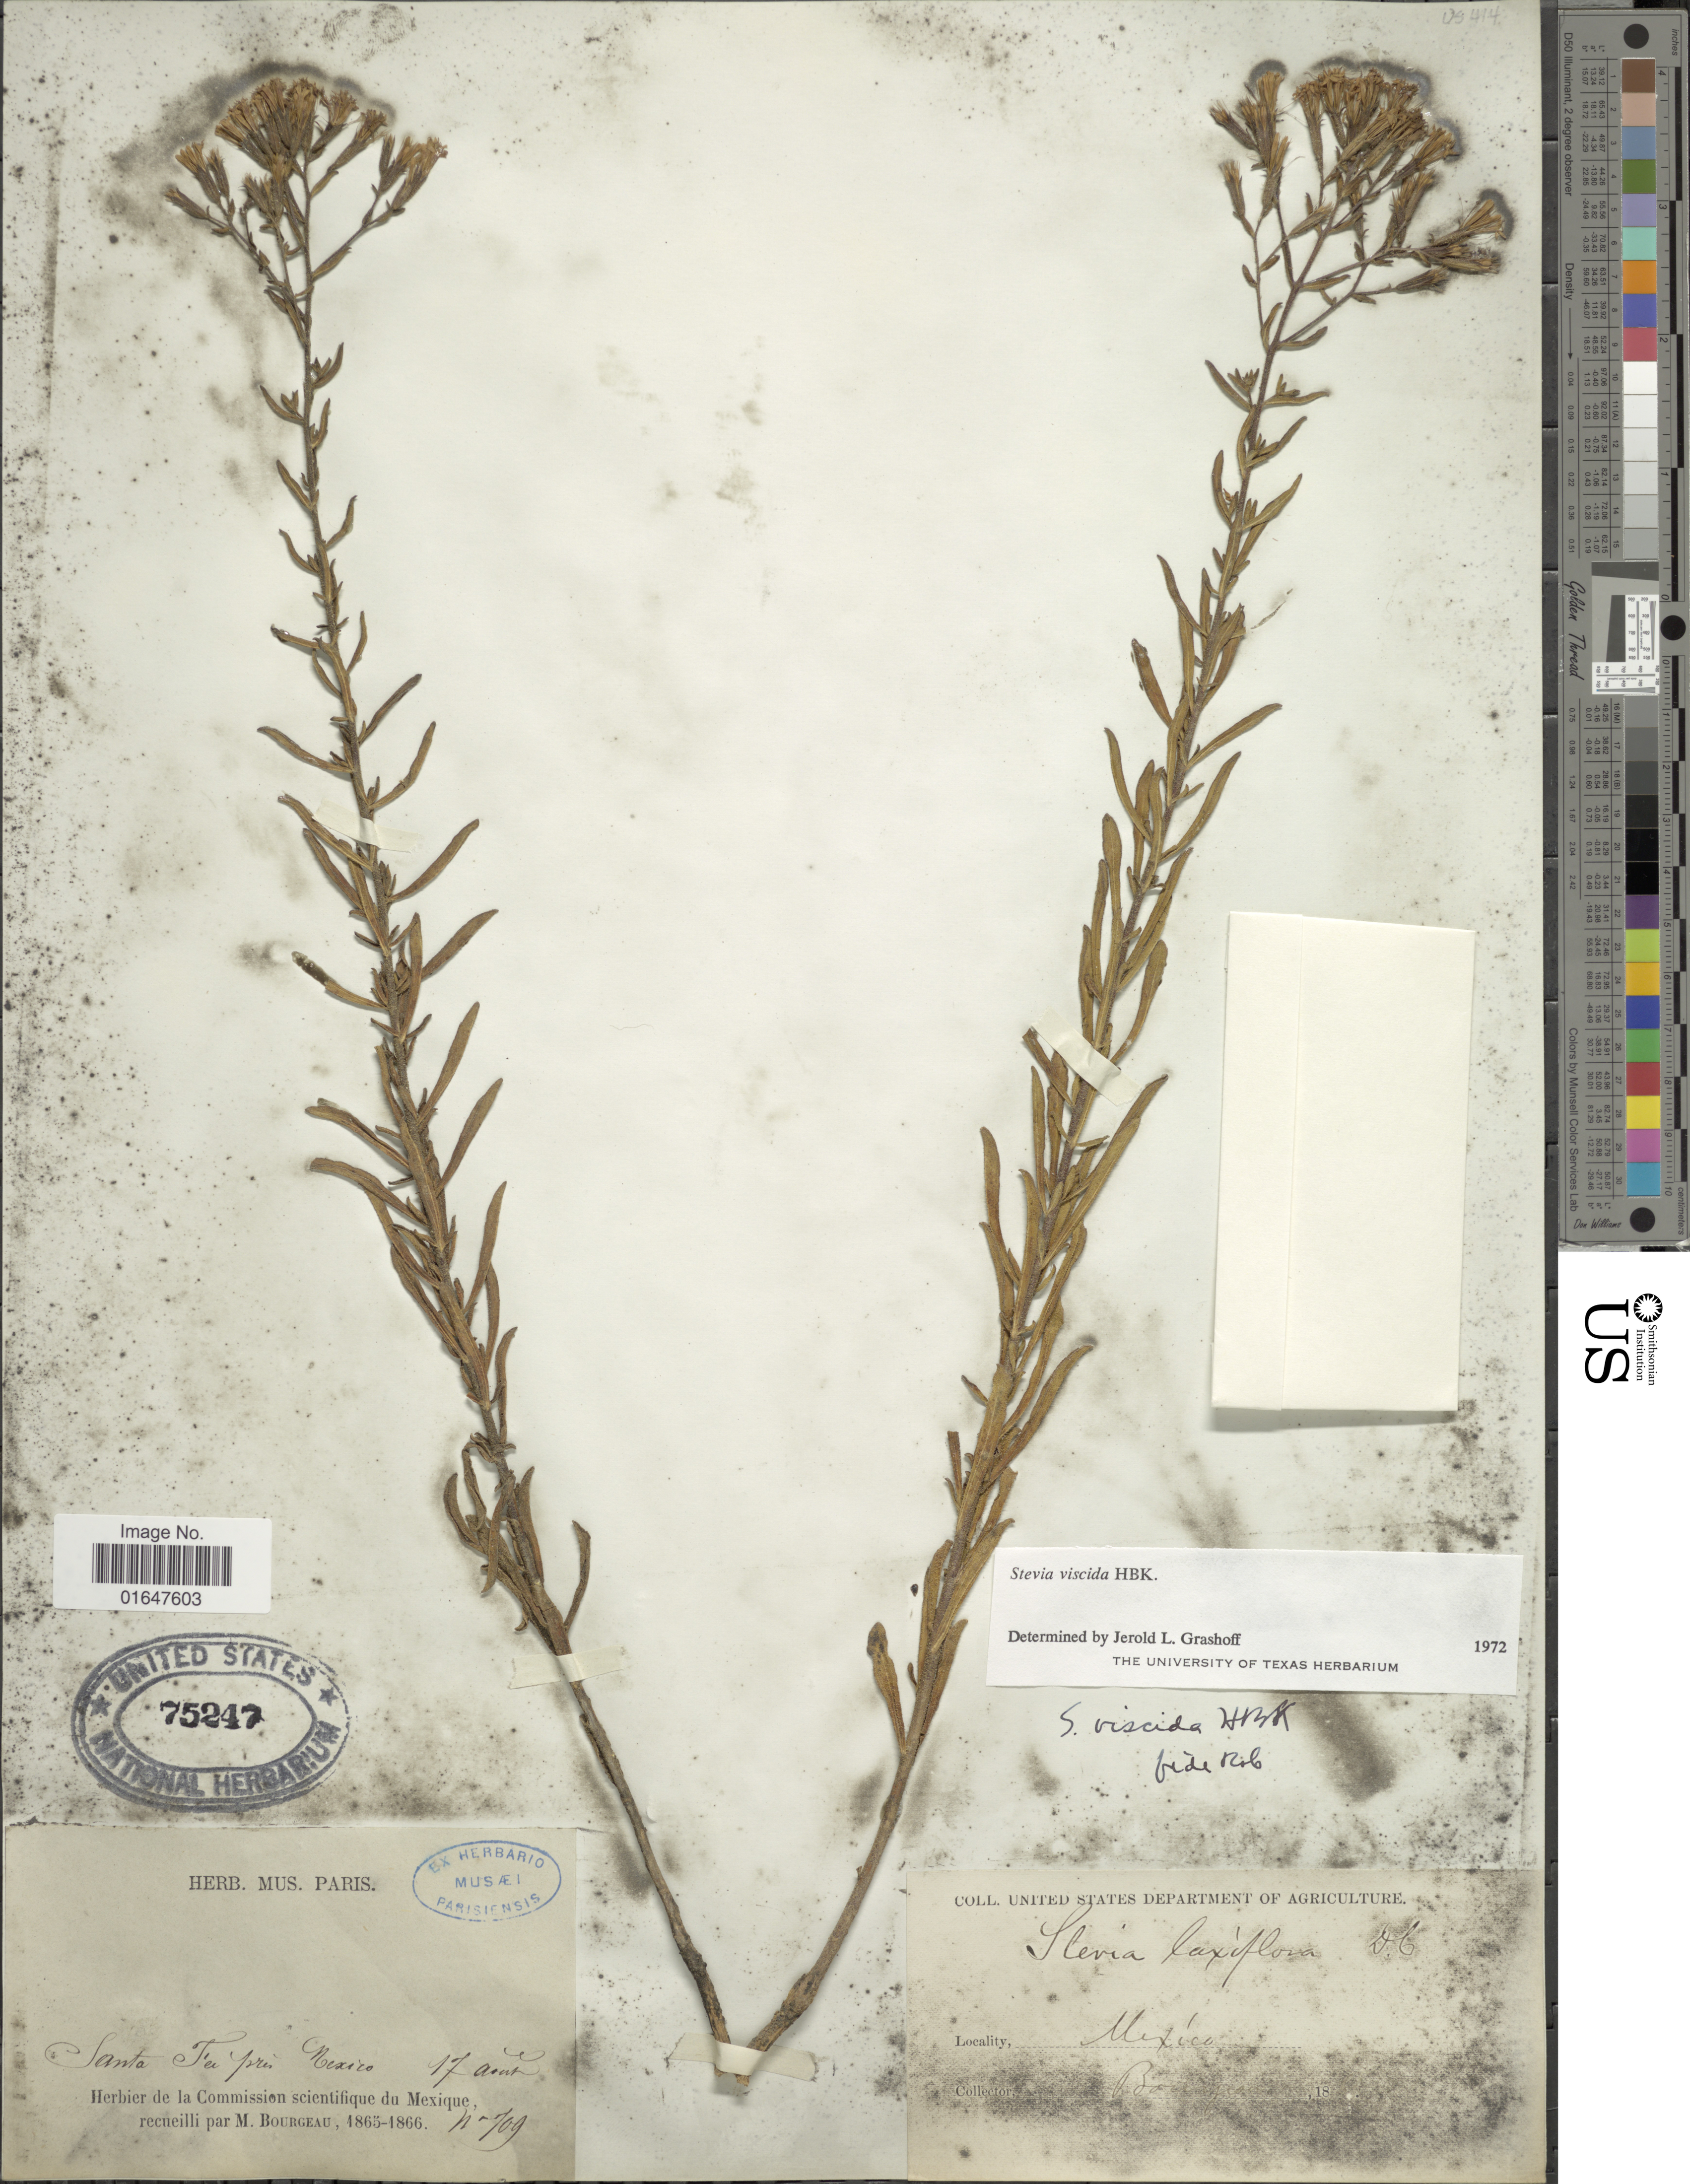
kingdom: Plantae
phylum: Tracheophyta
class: Magnoliopsida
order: Asterales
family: Asteraceae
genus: Stevia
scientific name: Stevia viscida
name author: Kunth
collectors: M. Bourgeau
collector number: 709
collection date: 1865-08-17/1866-08-17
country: Mexico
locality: Santa Fé près Mexico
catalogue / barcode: US 75247